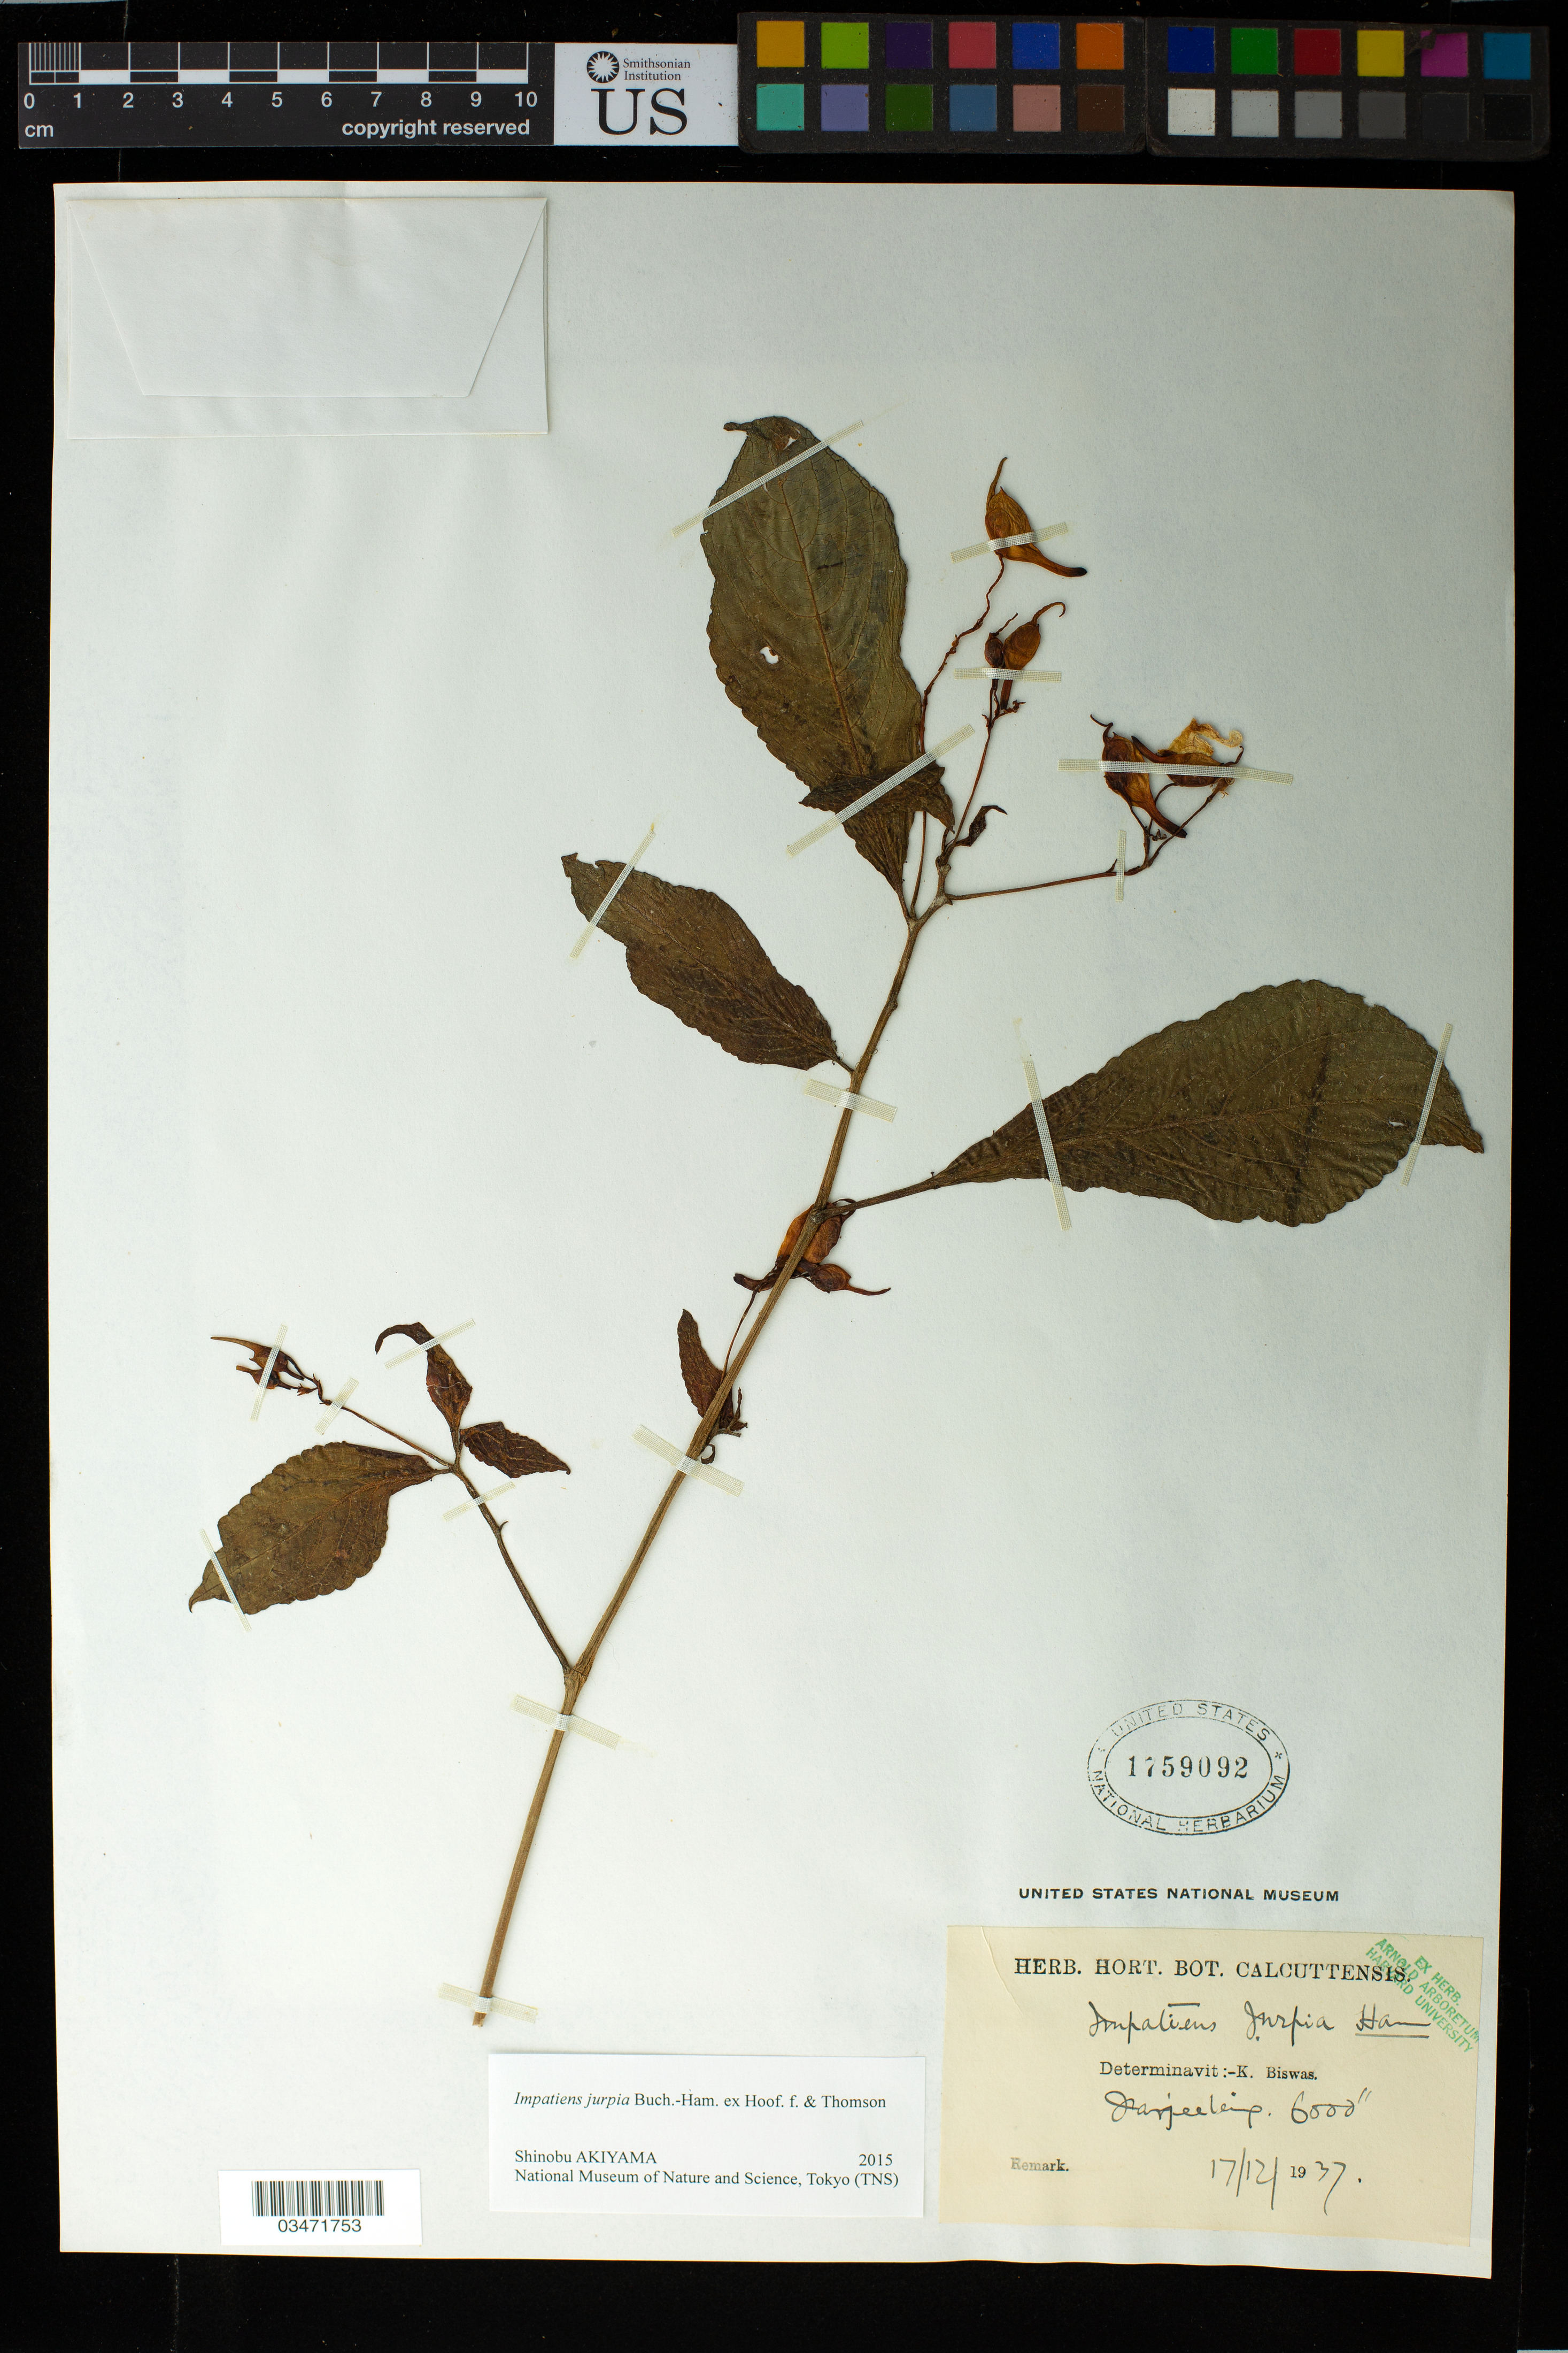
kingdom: Plantae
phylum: Tracheophyta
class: Magnoliopsida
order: Ericales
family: Balsaminaceae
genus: Impatiens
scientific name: Impatiens jurpia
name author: Buch.-Ham.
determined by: Akiyama, Shinobu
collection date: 1937-12-17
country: India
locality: Jarjeeling [Darjeeling ?]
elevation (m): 1829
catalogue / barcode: US 1759092